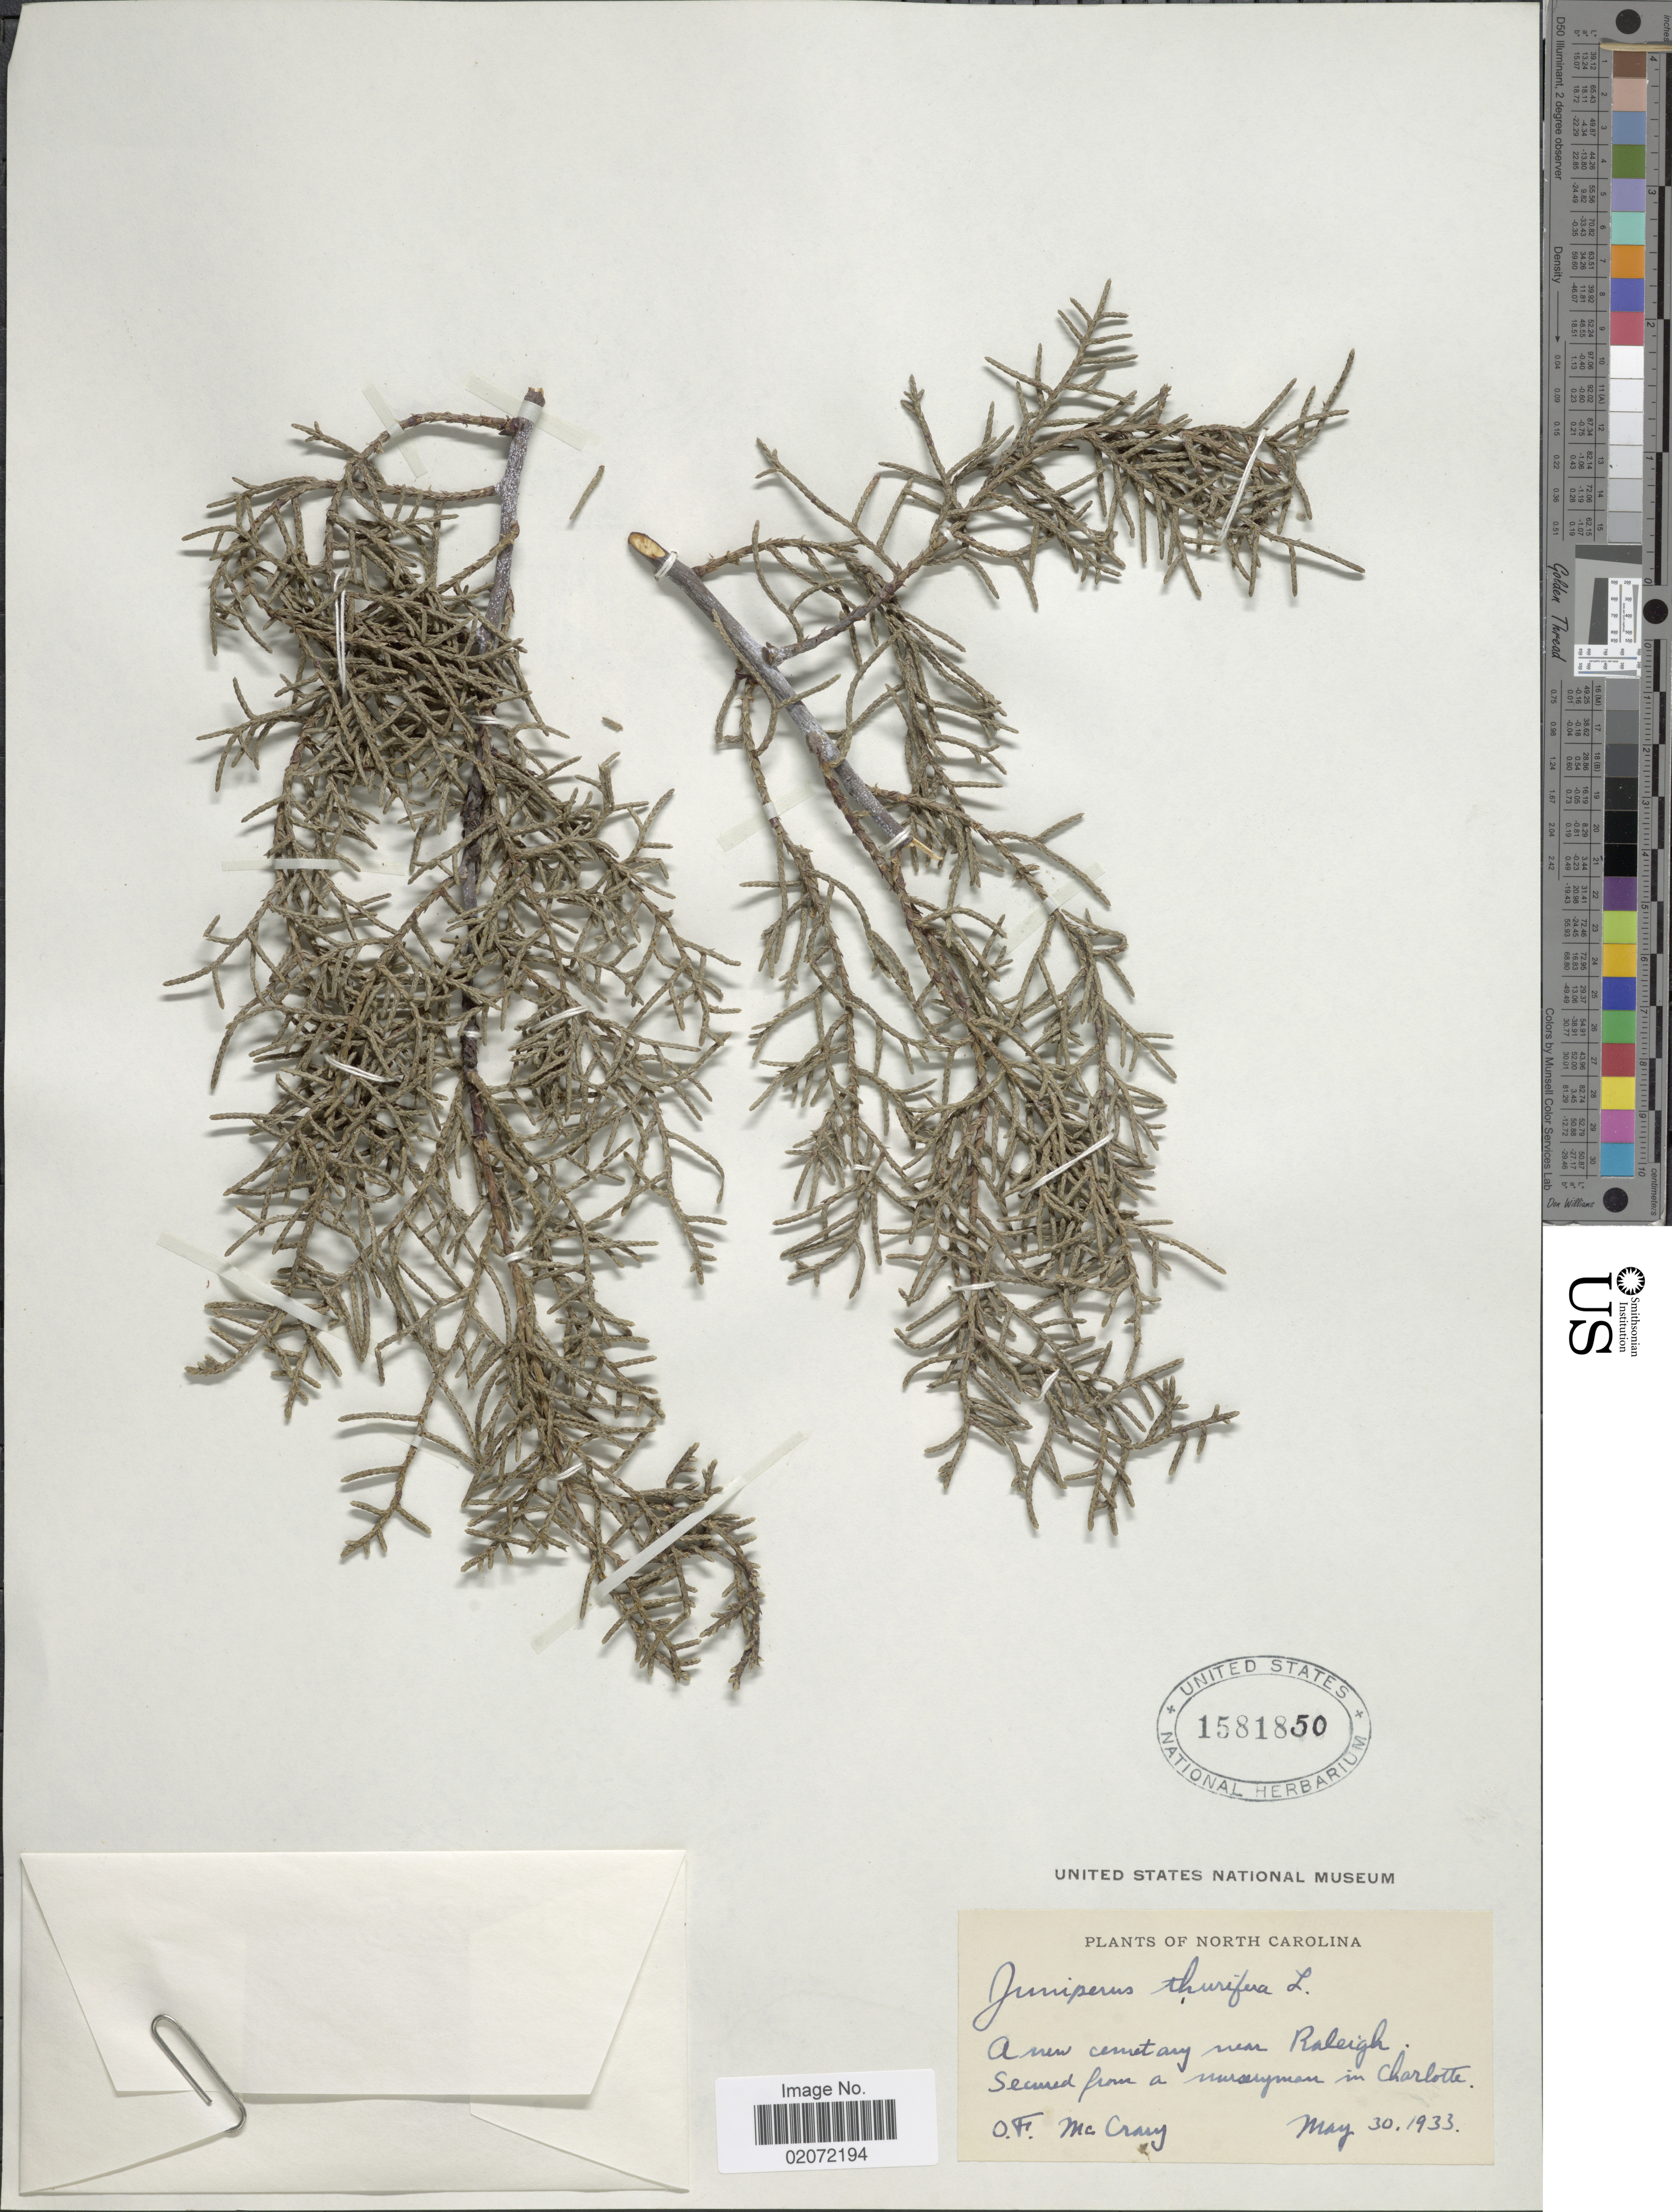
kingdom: Plantae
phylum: Tracheophyta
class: Pinopsida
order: Pinales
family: Cupressaceae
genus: Juniperus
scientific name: Juniperus thurifera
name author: L.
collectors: O. McCrary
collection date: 1933-05-30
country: United States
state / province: North Carolina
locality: A new cemetary near Raleigh.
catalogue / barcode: US 1581850